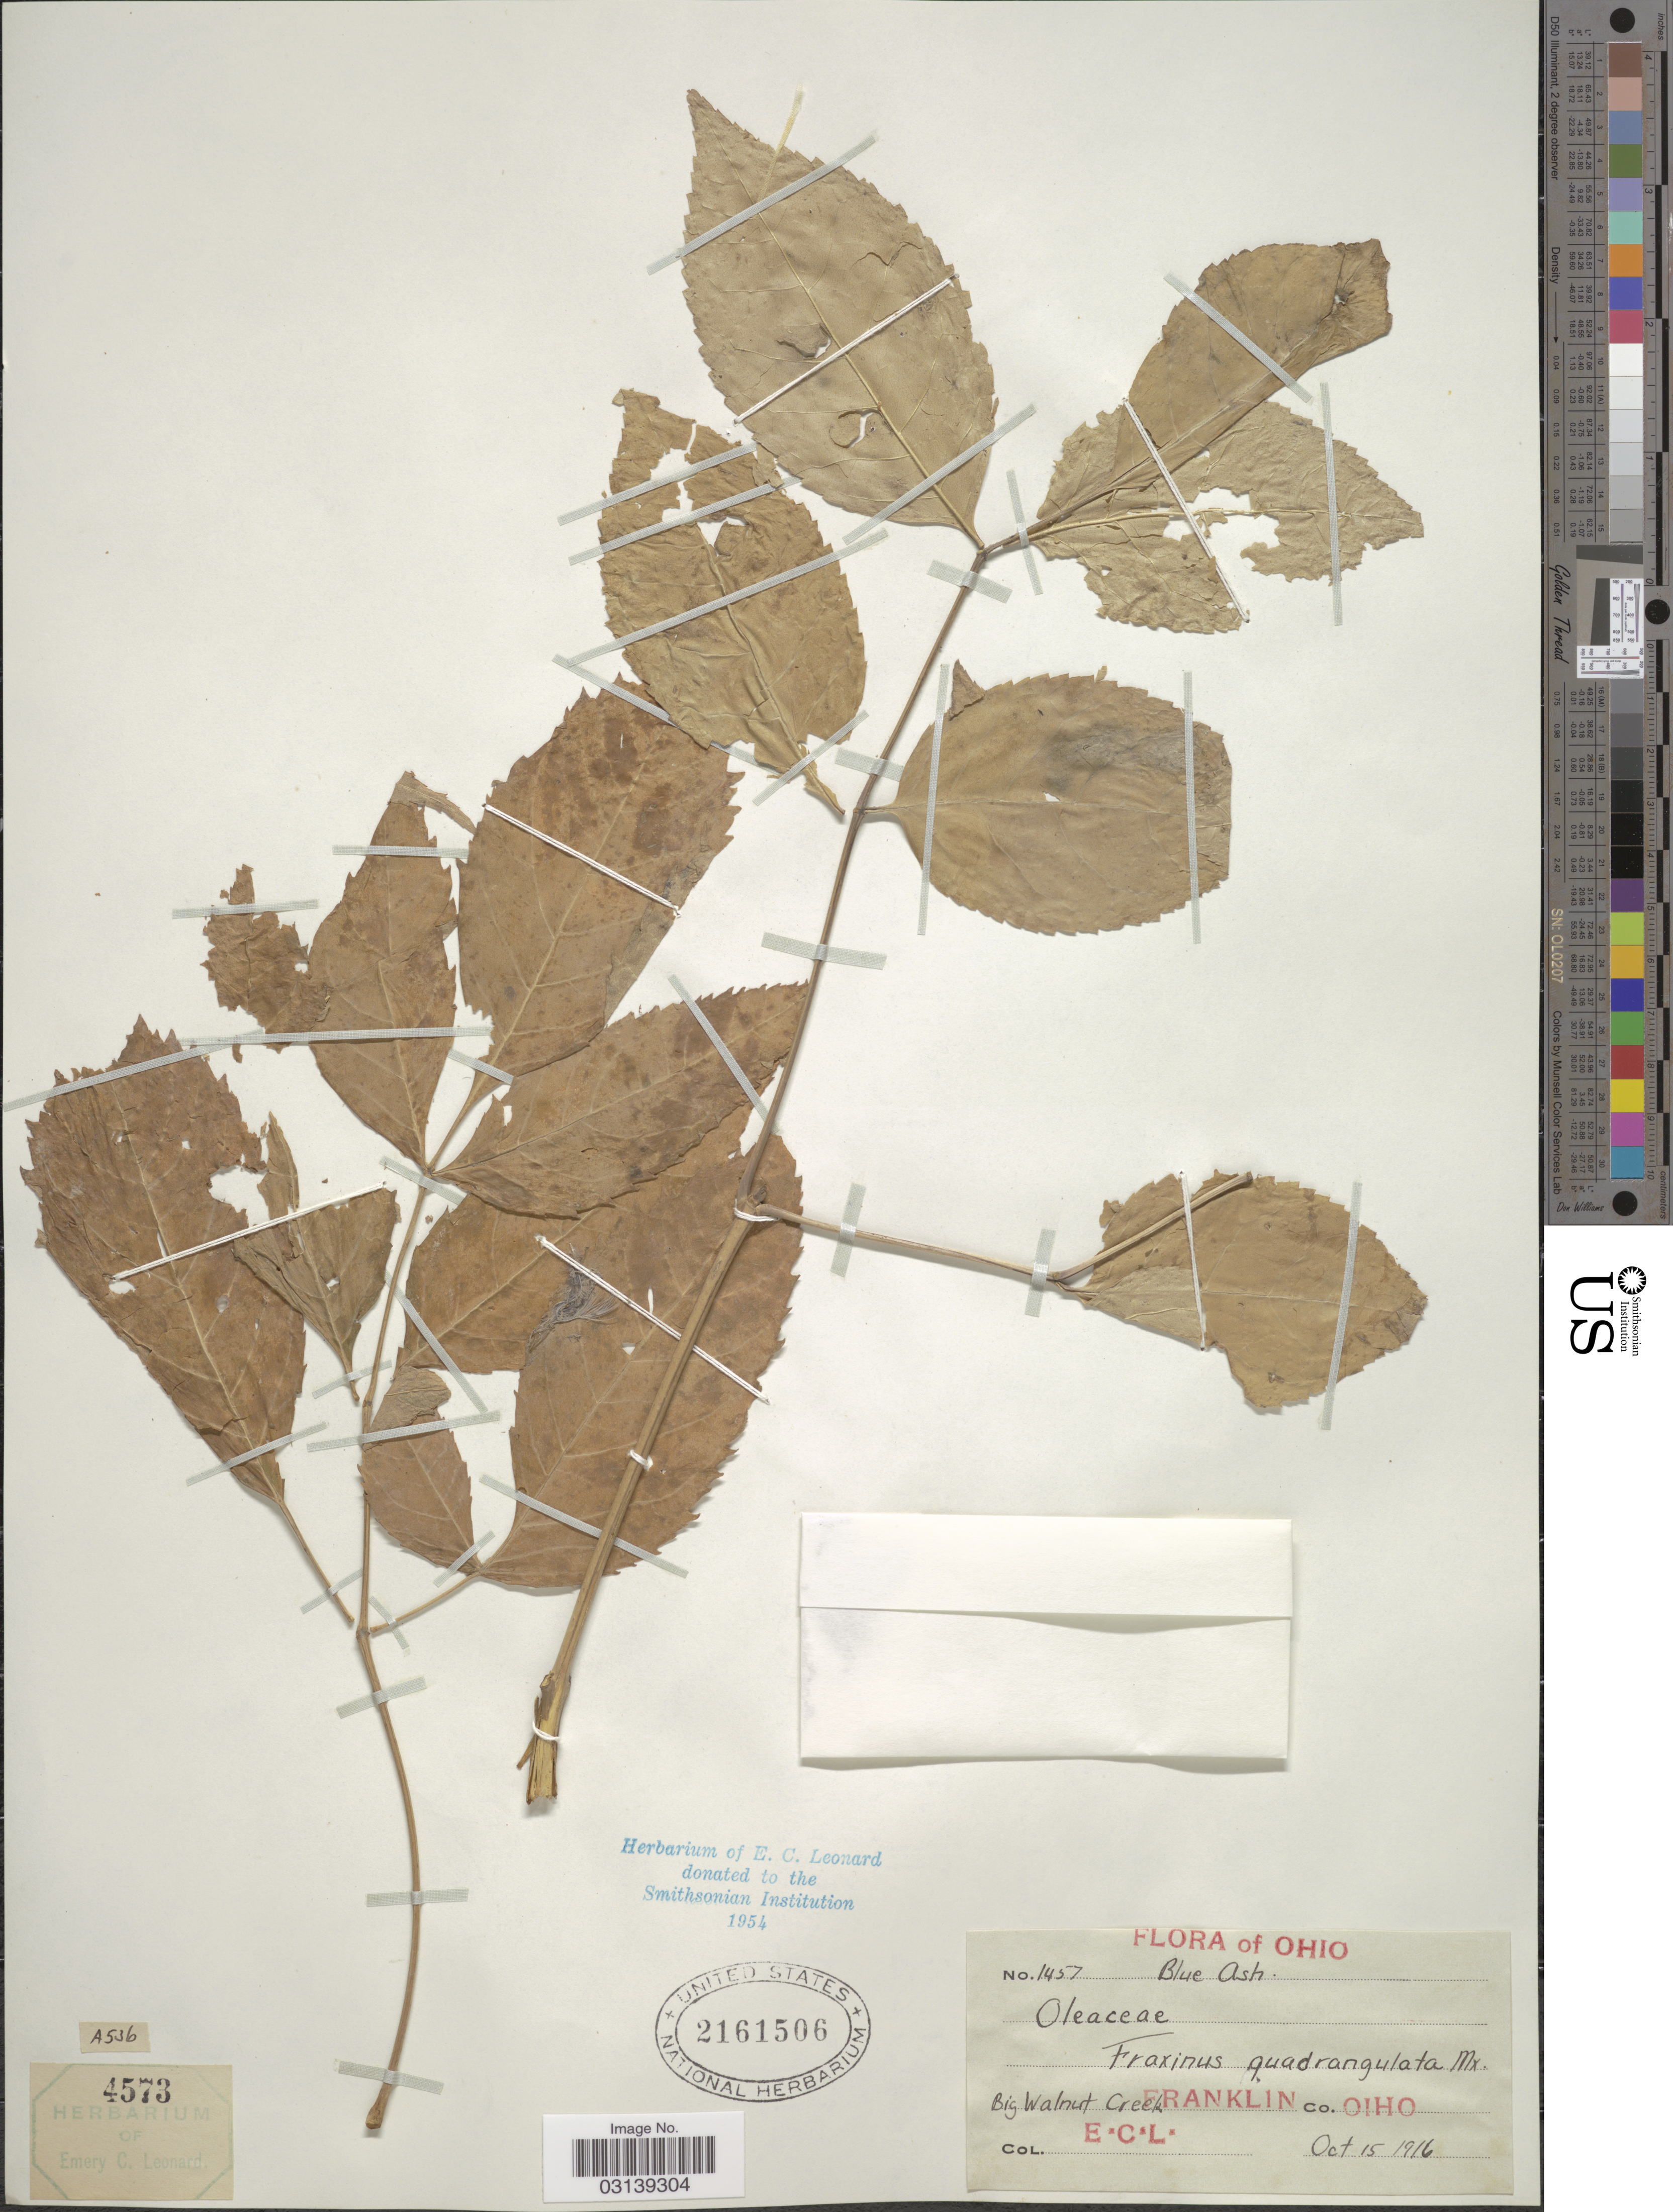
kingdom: Plantae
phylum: Tracheophyta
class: Magnoliopsida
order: Lamiales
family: Oleaceae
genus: Fraxinus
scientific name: Fraxinus quadrangulata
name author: Michx.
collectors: E. C. Leonard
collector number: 1457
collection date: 1916-10-15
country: United States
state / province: Ohio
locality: Big Walnut Creek, Franklin Co.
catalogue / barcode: US 2161506